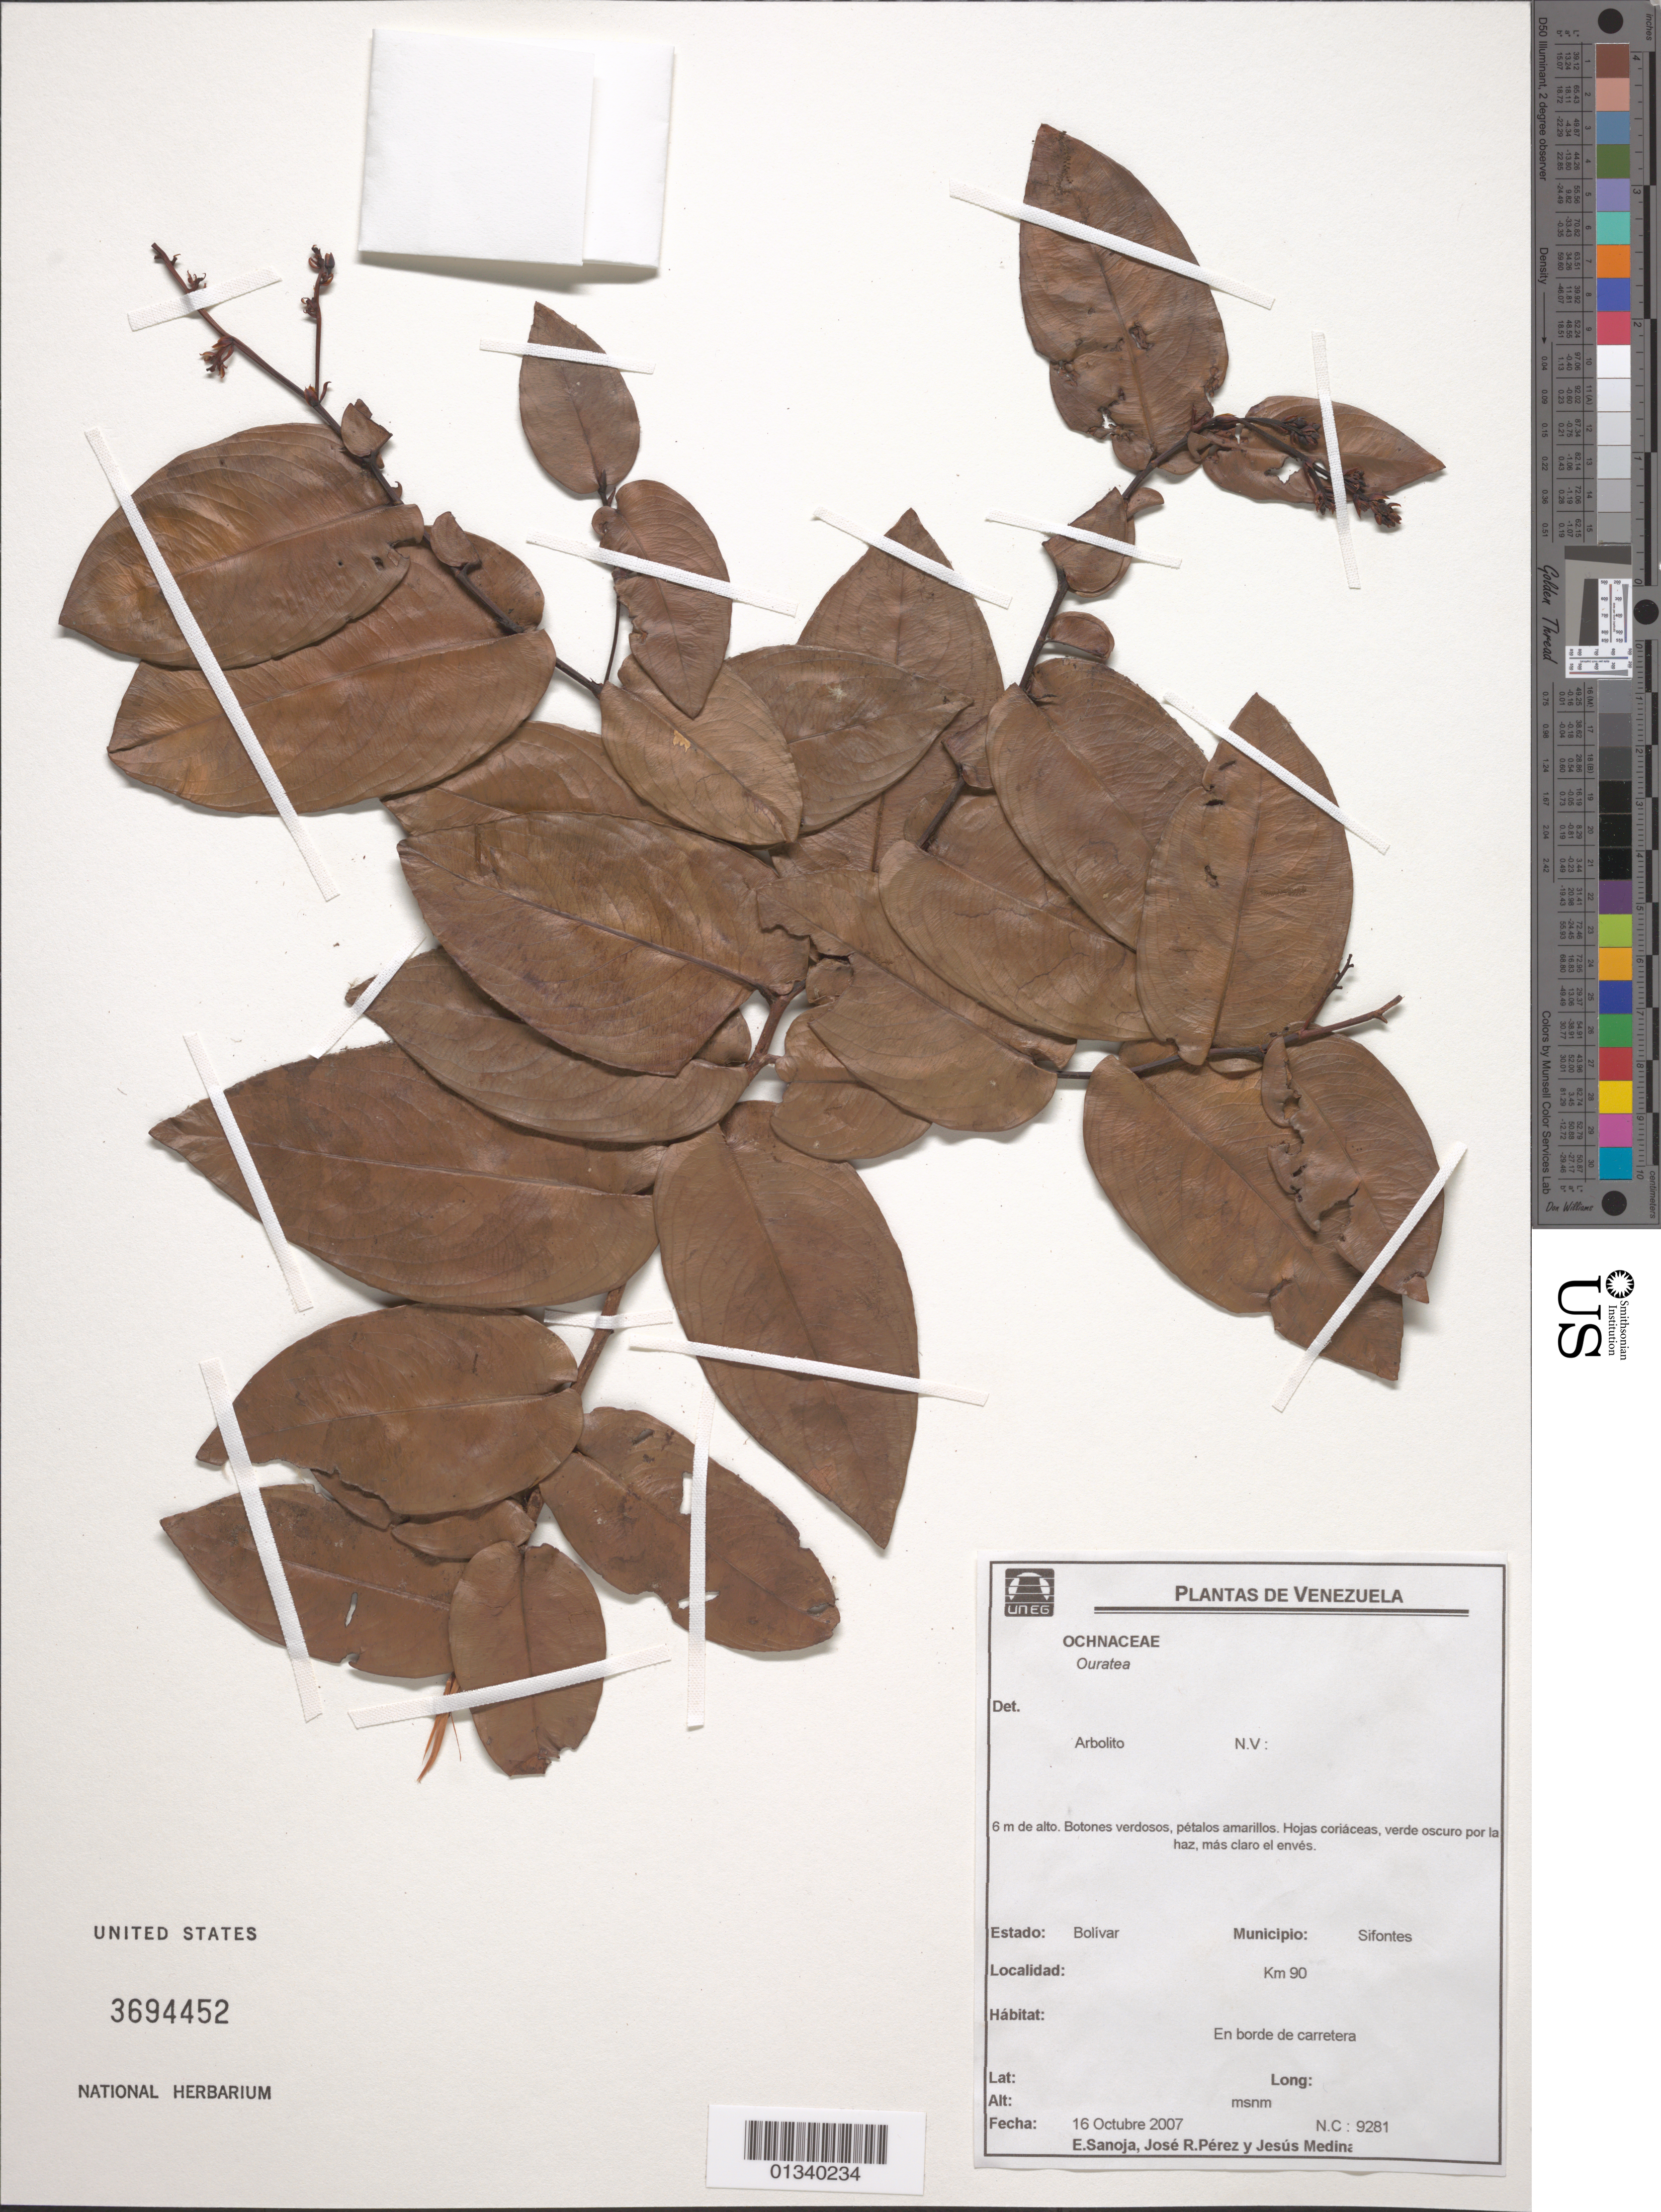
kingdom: Plantae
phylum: Tracheophyta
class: Magnoliopsida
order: Malpighiales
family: Ochnaceae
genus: Ouratea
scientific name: Ouratea sp.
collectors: E. Sanoja, J. Pérez, J. Medina & L. Salazar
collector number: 9281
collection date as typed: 16 October 2007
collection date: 2007-10-16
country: Venezuela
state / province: Bolivar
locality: Sifontes; Km 90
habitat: En borde de carretera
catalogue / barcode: US 3694452